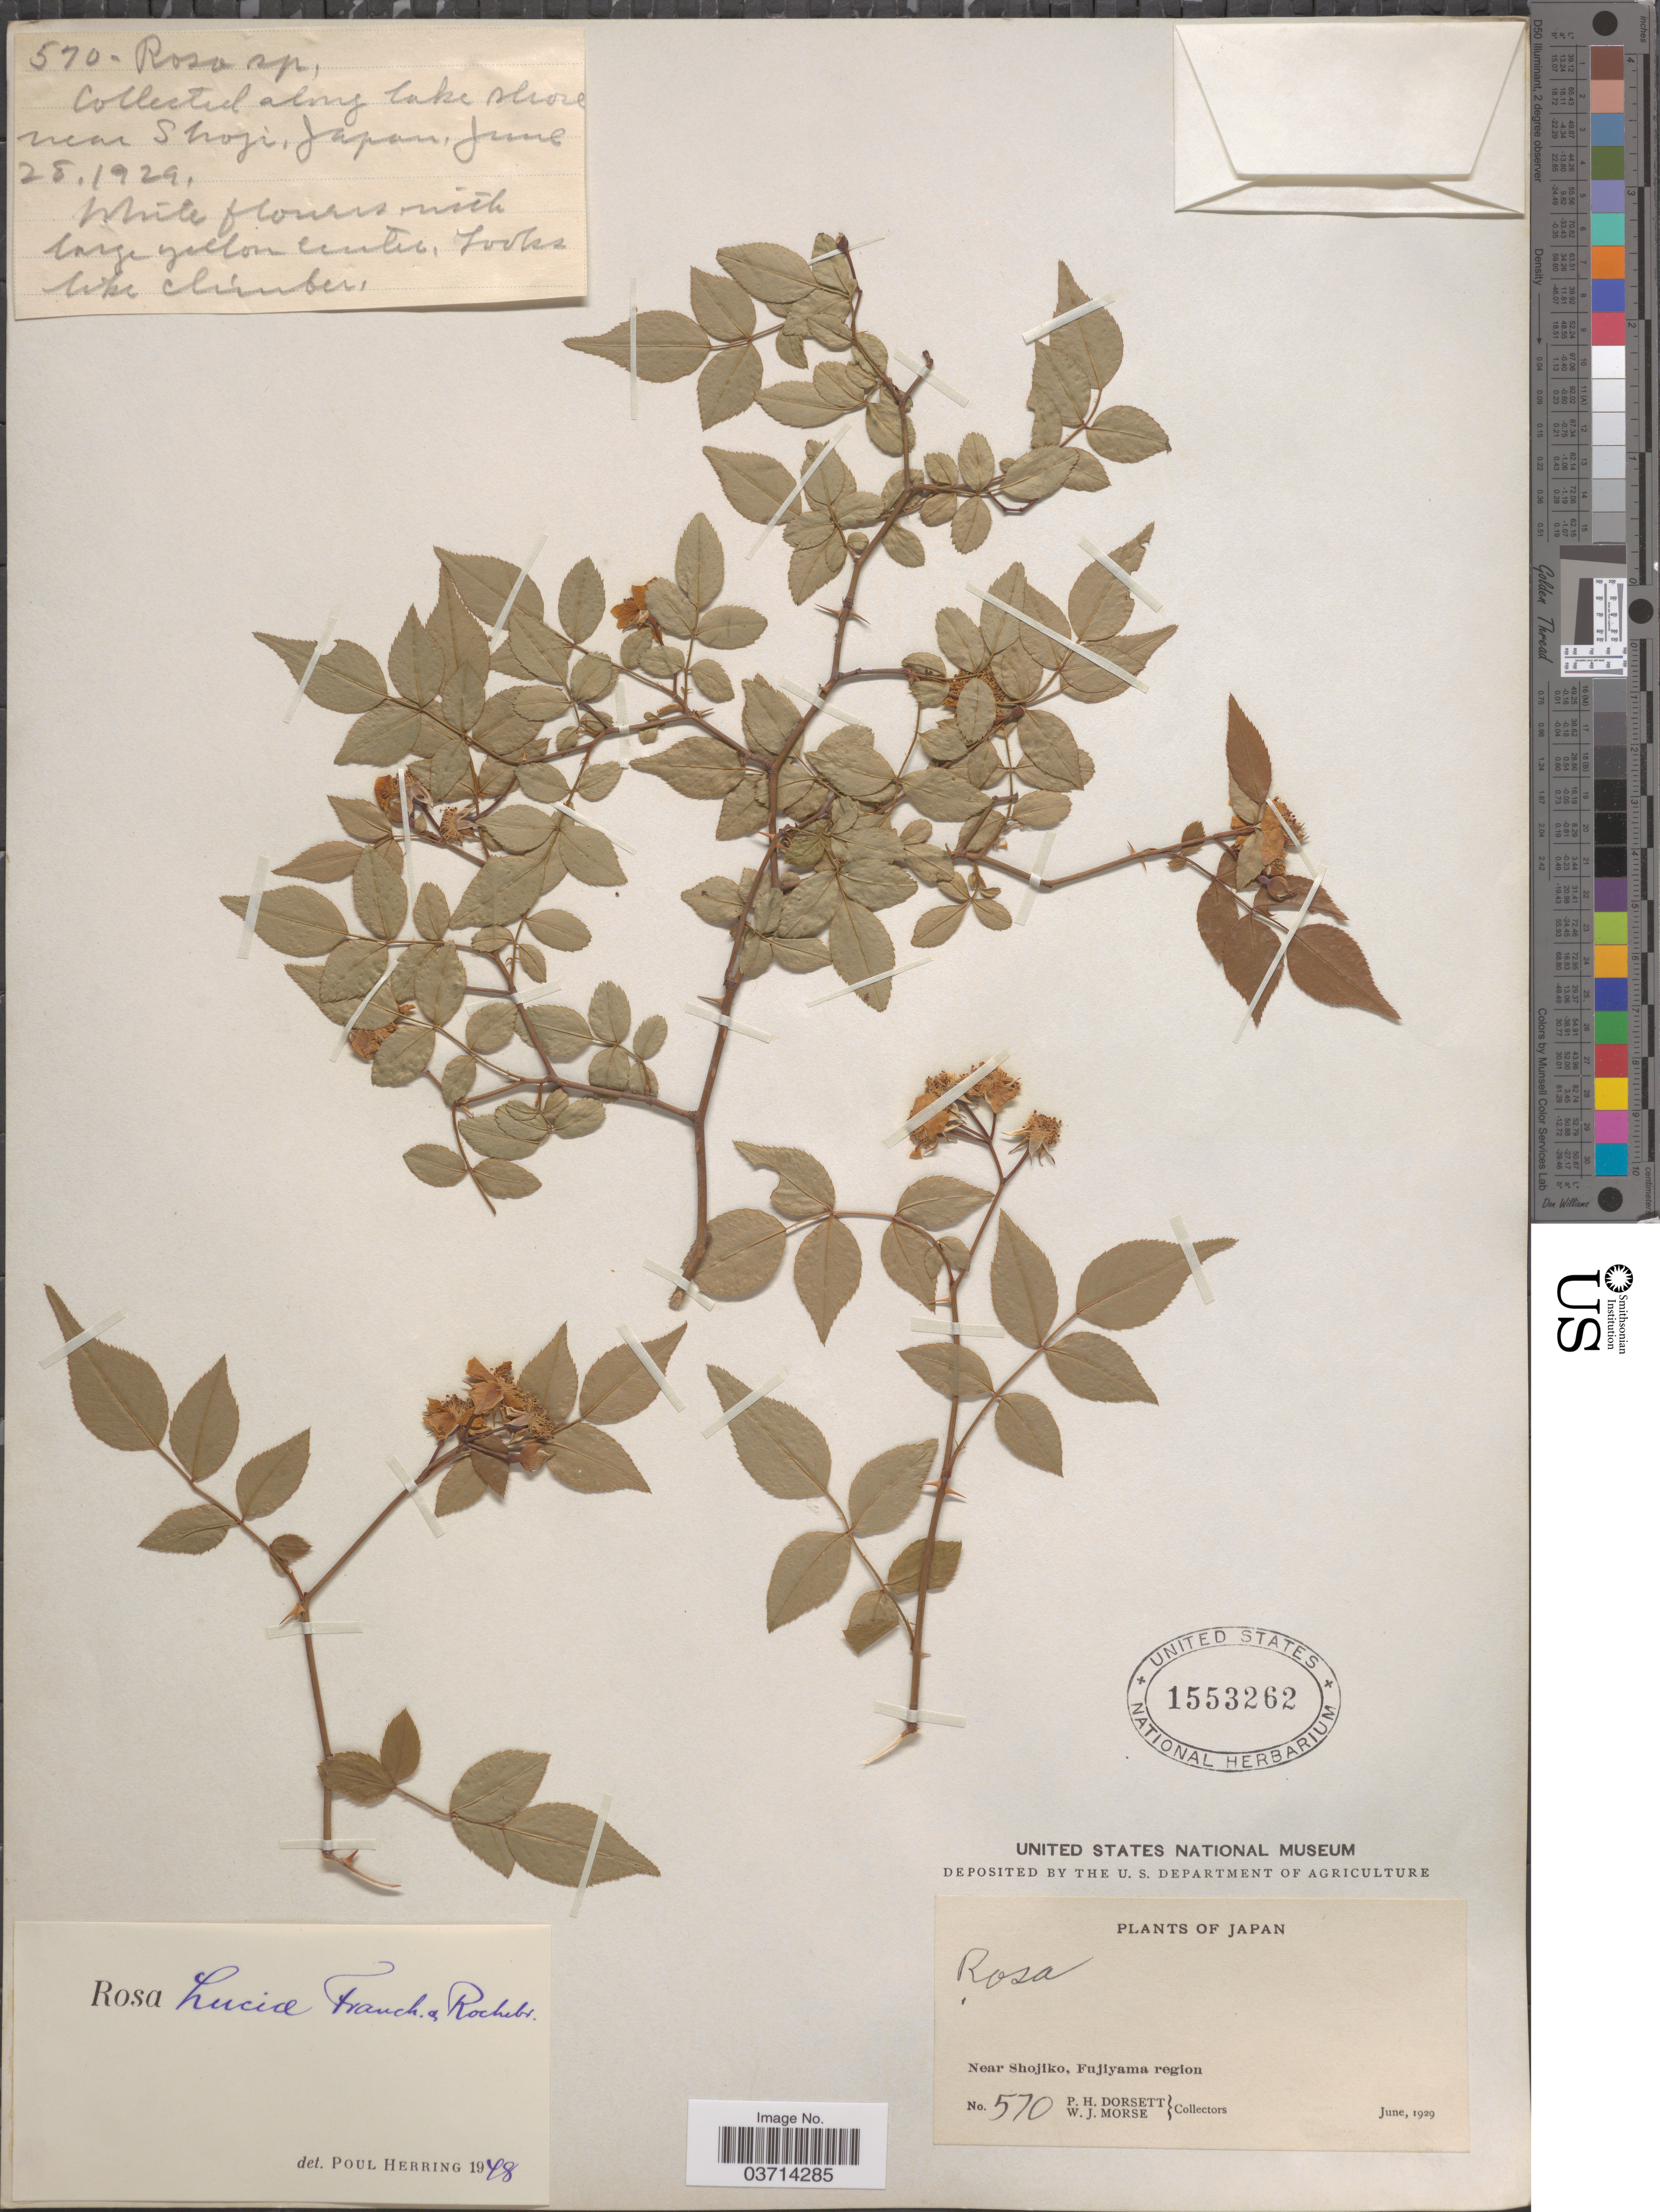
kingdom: Plantae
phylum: Tracheophyta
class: Magnoliopsida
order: Rosales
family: Rosaceae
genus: Rosa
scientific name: Rosa luciae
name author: Franch. & Rochebr.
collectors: P. H. Dorsett & W. J. Morse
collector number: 570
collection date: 1929-06-28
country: Japan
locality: Near Shojiko, Fujiyama region. Along lake shore near Shoji.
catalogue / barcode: US 1553262